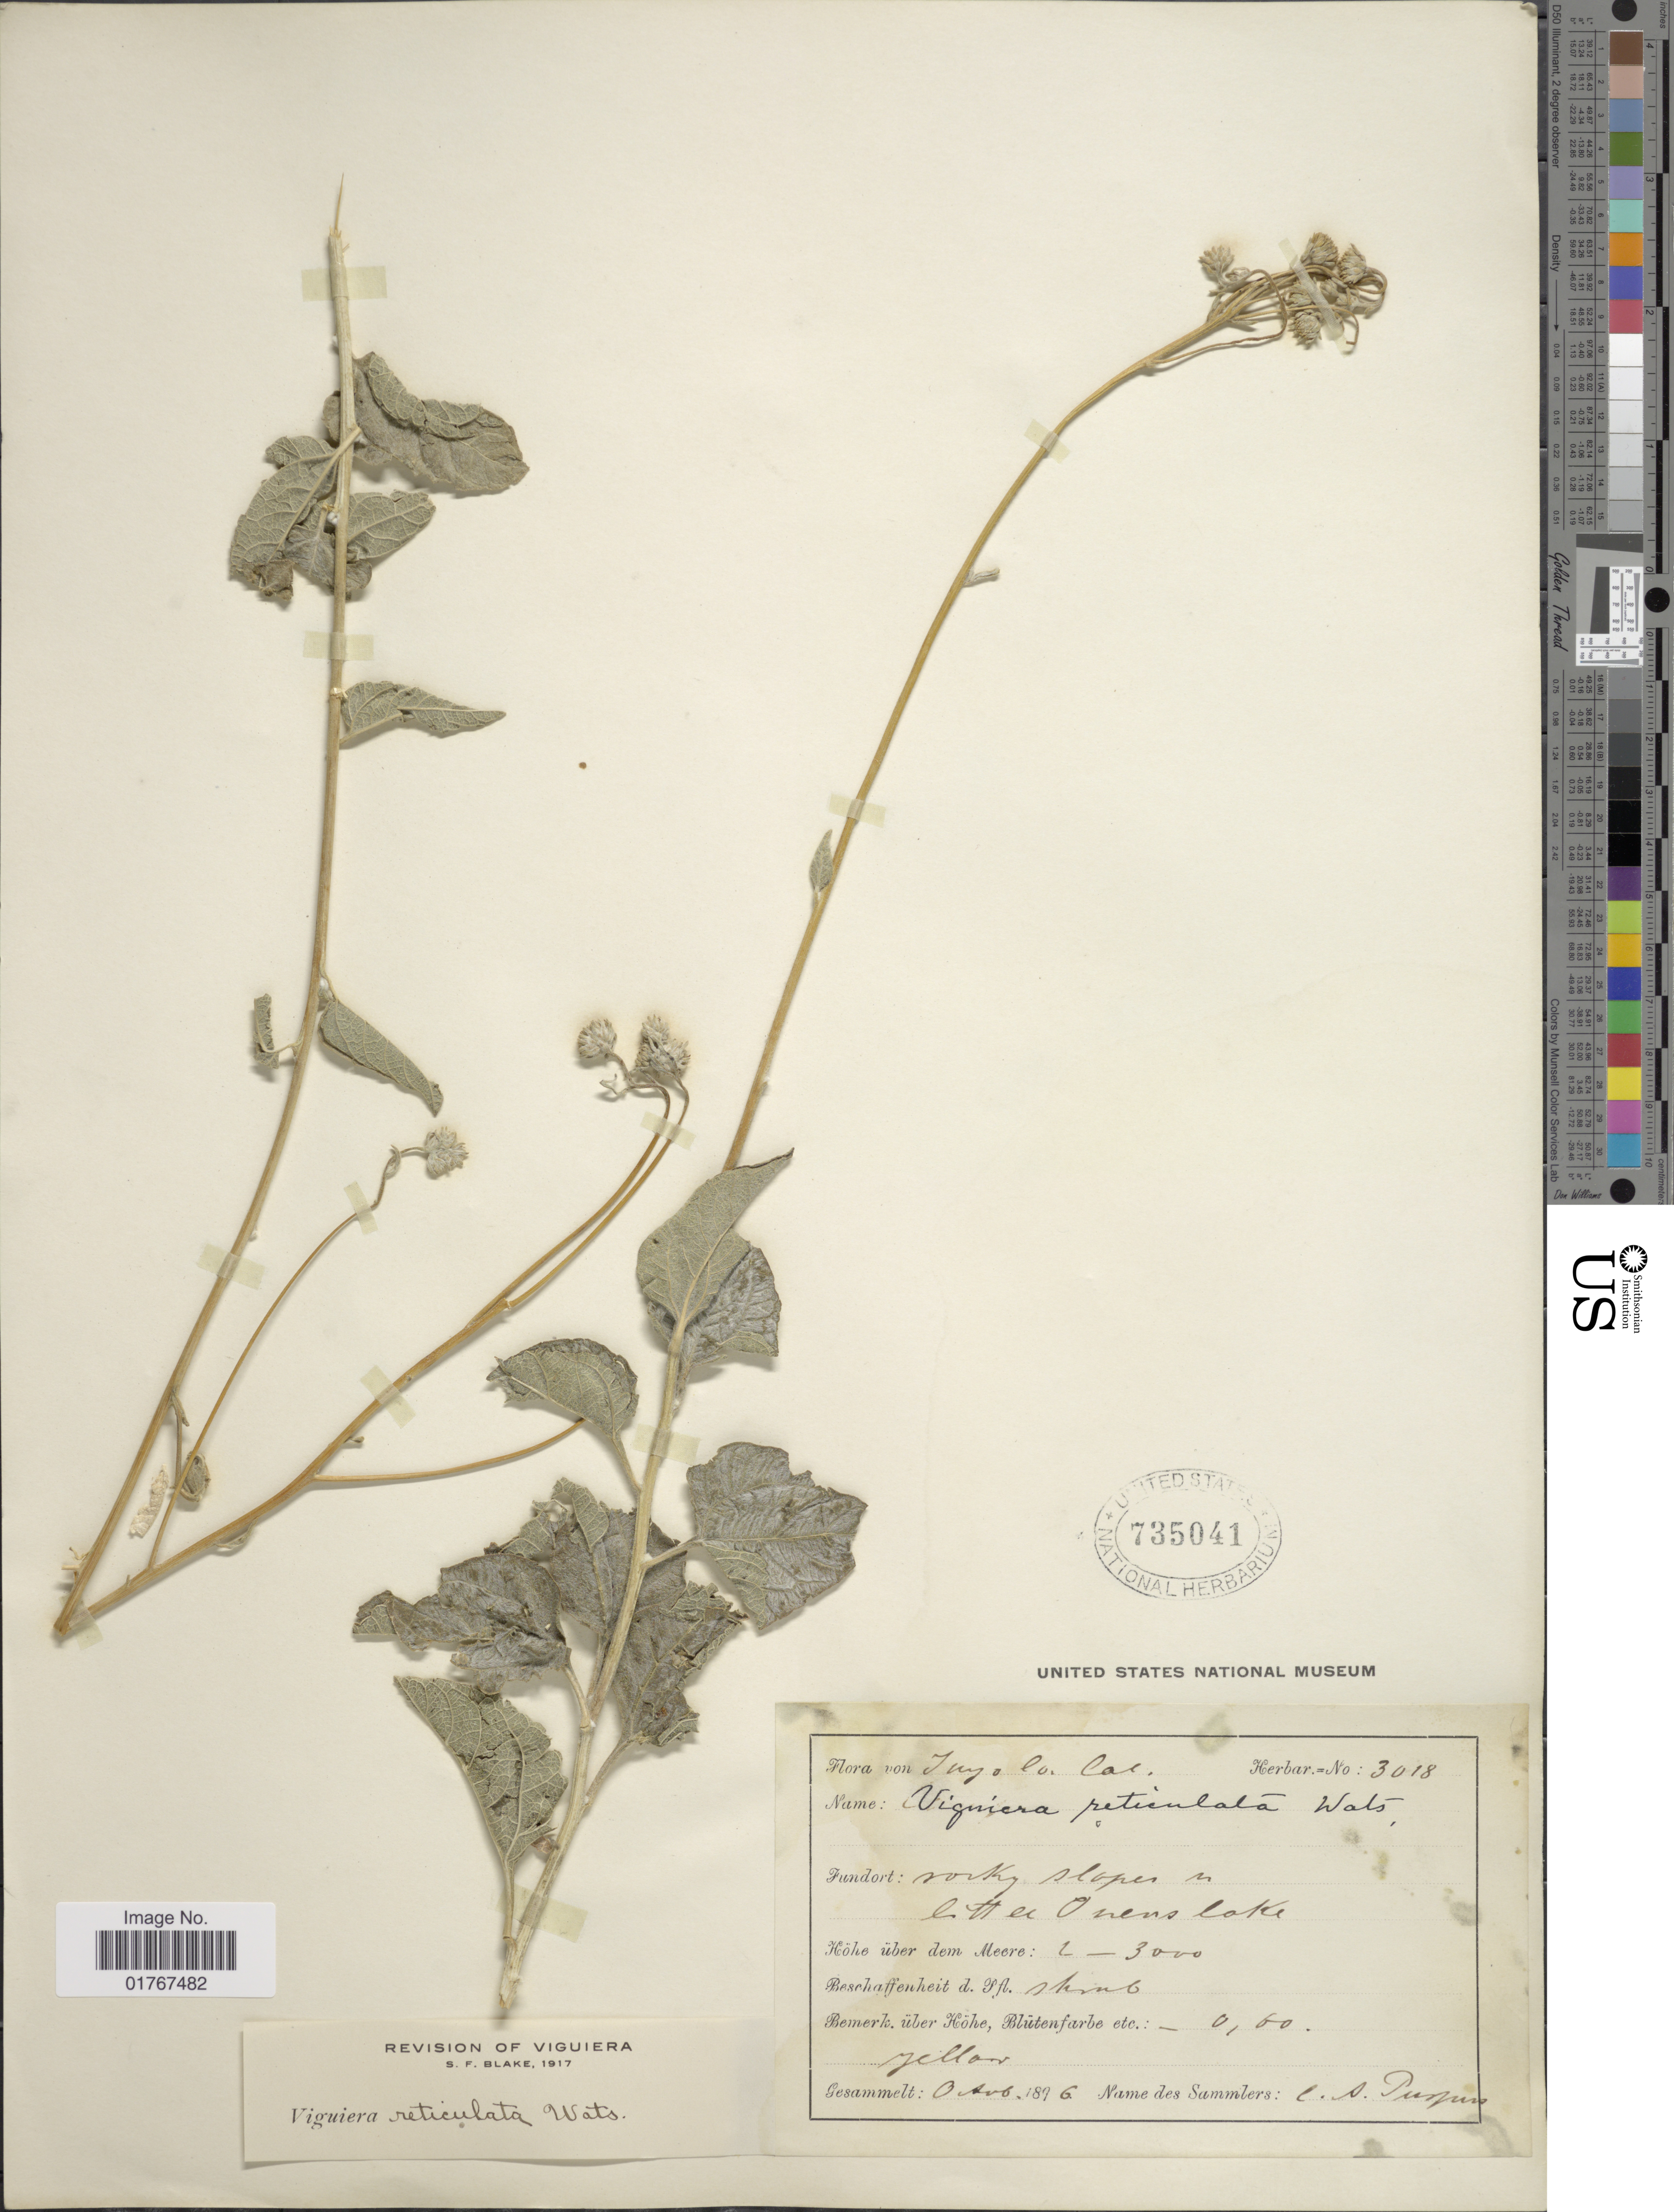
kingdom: Plantae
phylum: Tracheophyta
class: Magnoliopsida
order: Asterales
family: Asteraceae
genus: Viguiera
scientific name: Viguiera reticulata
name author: S. Watson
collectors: C. A. Purpus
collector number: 3018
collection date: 1896-08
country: United States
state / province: California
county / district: Inyo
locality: rocky slopes in Little Owens Lake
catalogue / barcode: US 735041